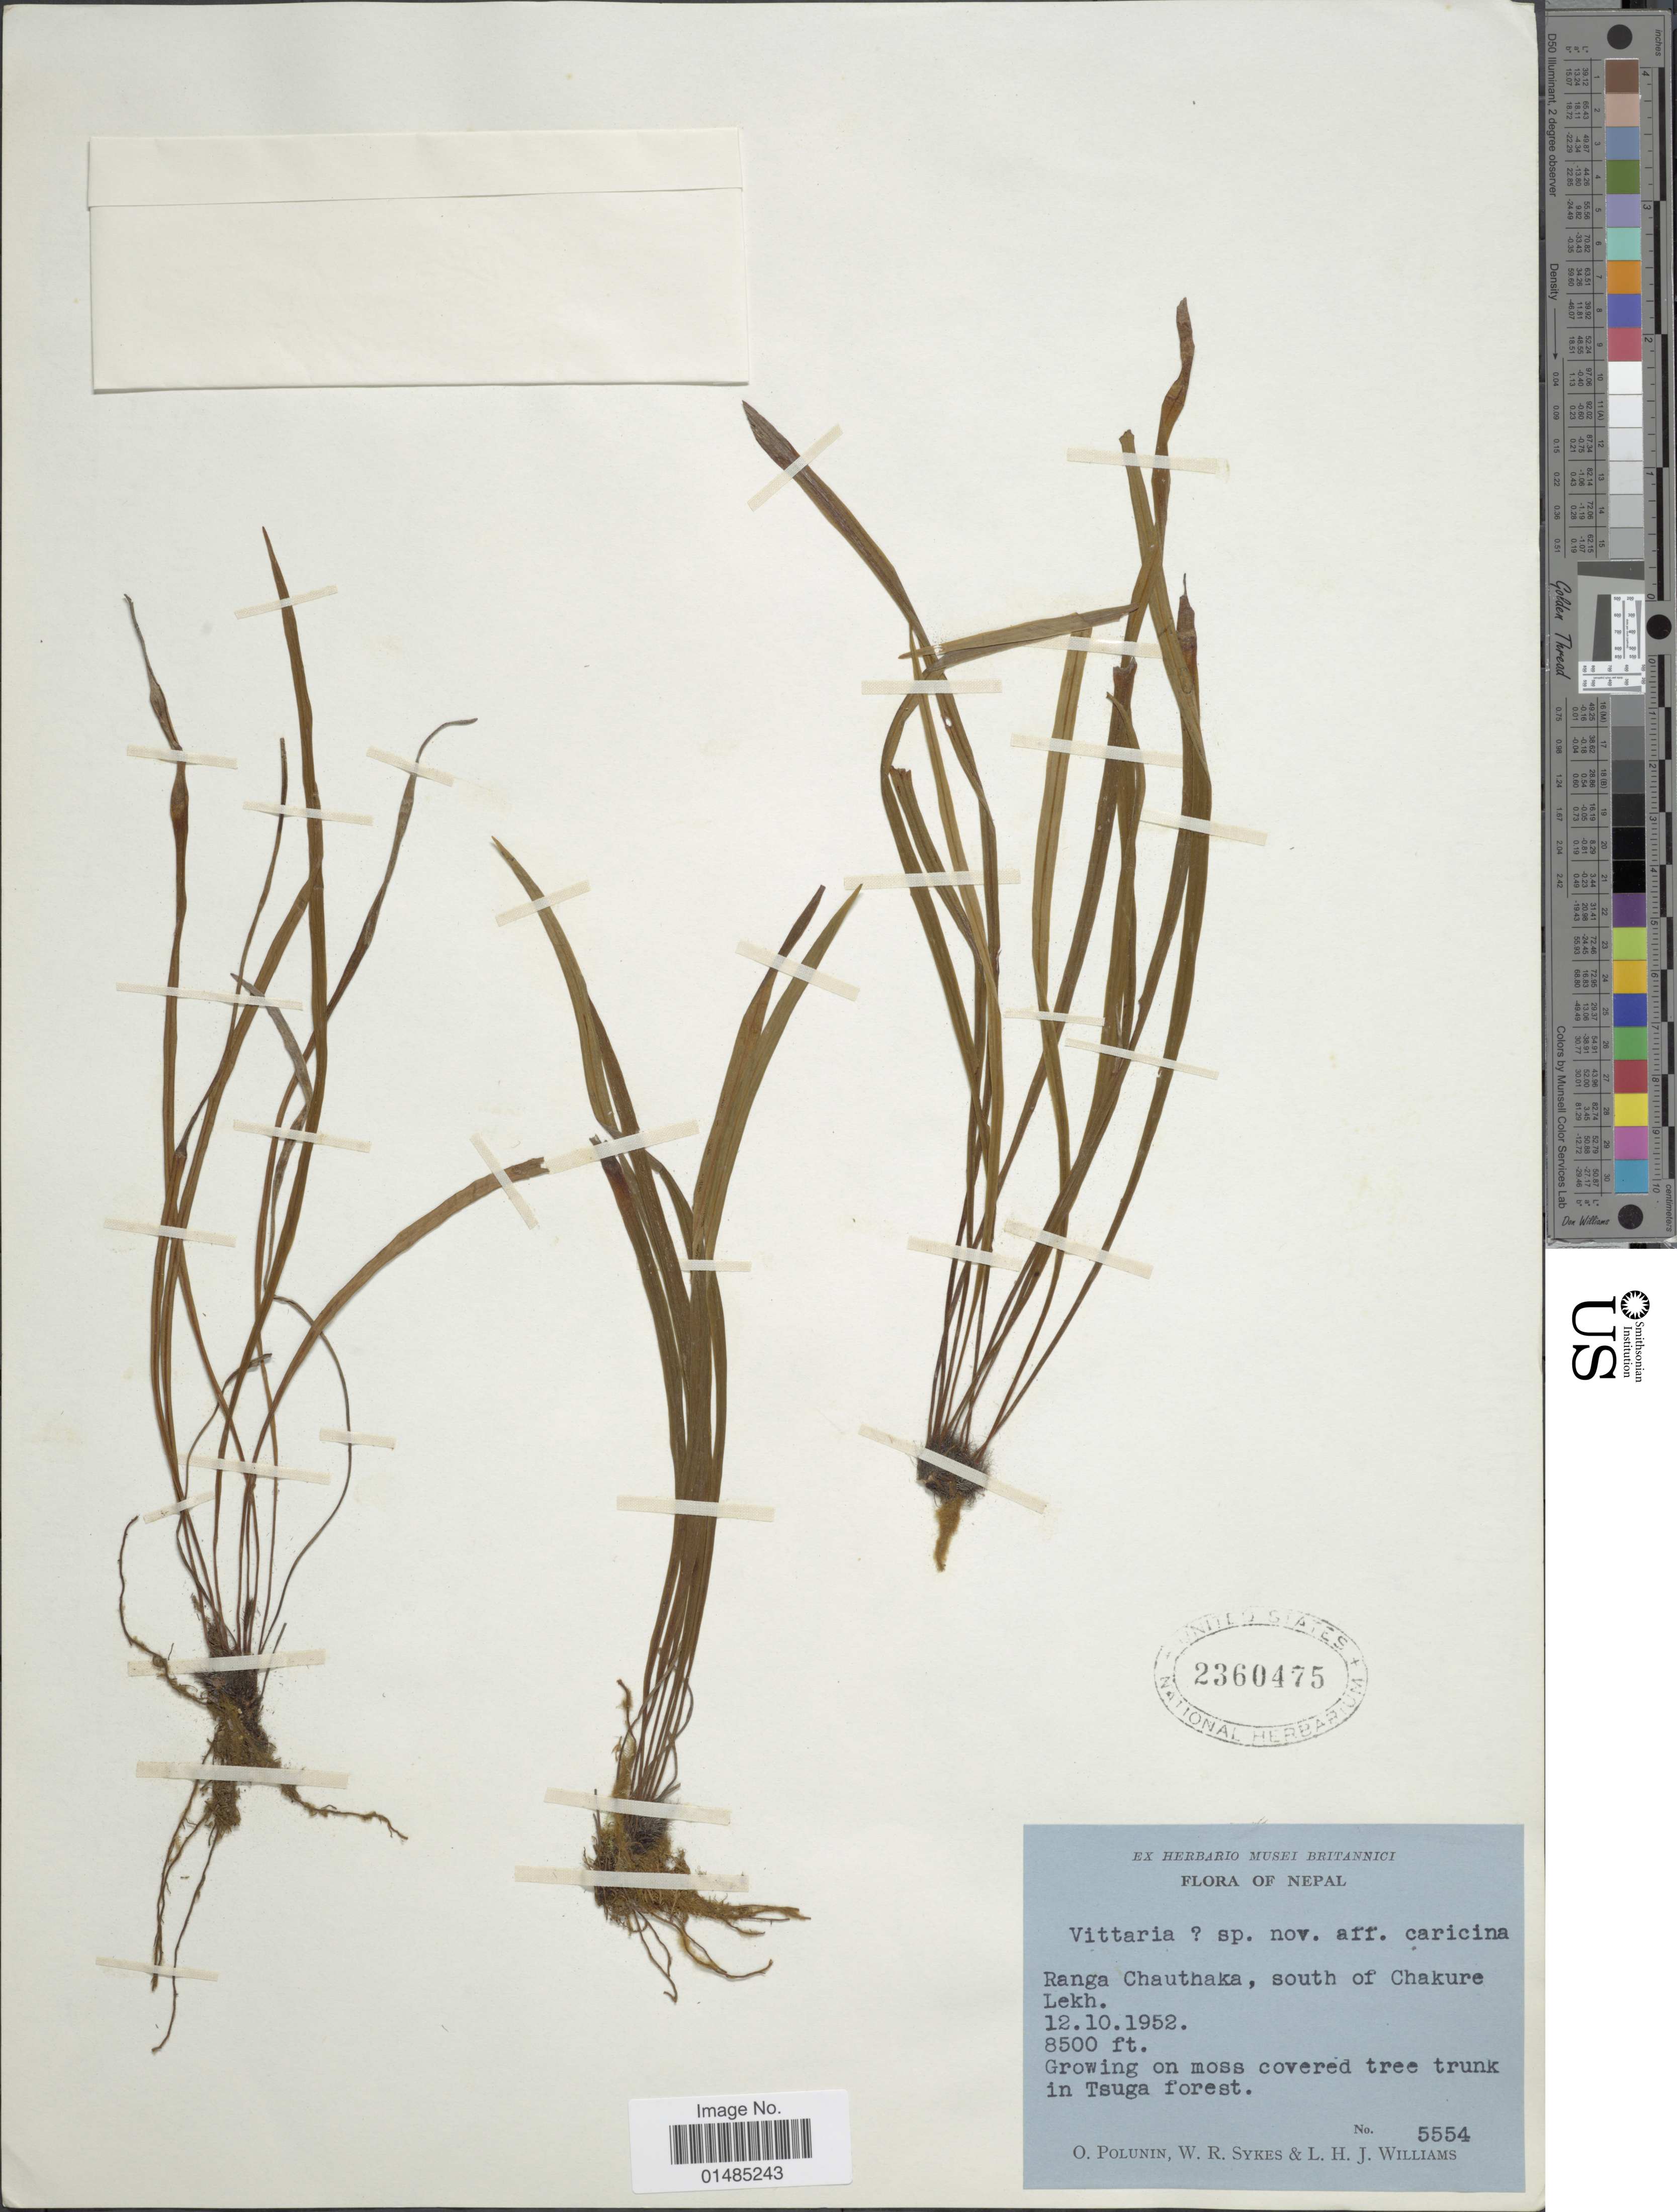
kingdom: Plantae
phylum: Tracheophyta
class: Polypodiopsida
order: Polypodiales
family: Pteridaceae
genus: Haplopteris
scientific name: Haplopteris flexuosa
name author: (Fée) E.H. Crane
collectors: O. V. Polunin, W. R. Sykes & L. H. J. Williams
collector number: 5554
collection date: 1952-10-12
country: Nepal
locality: Ranga Chauthaka, south of Chakure Lekh.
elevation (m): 2591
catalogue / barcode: US 2360475